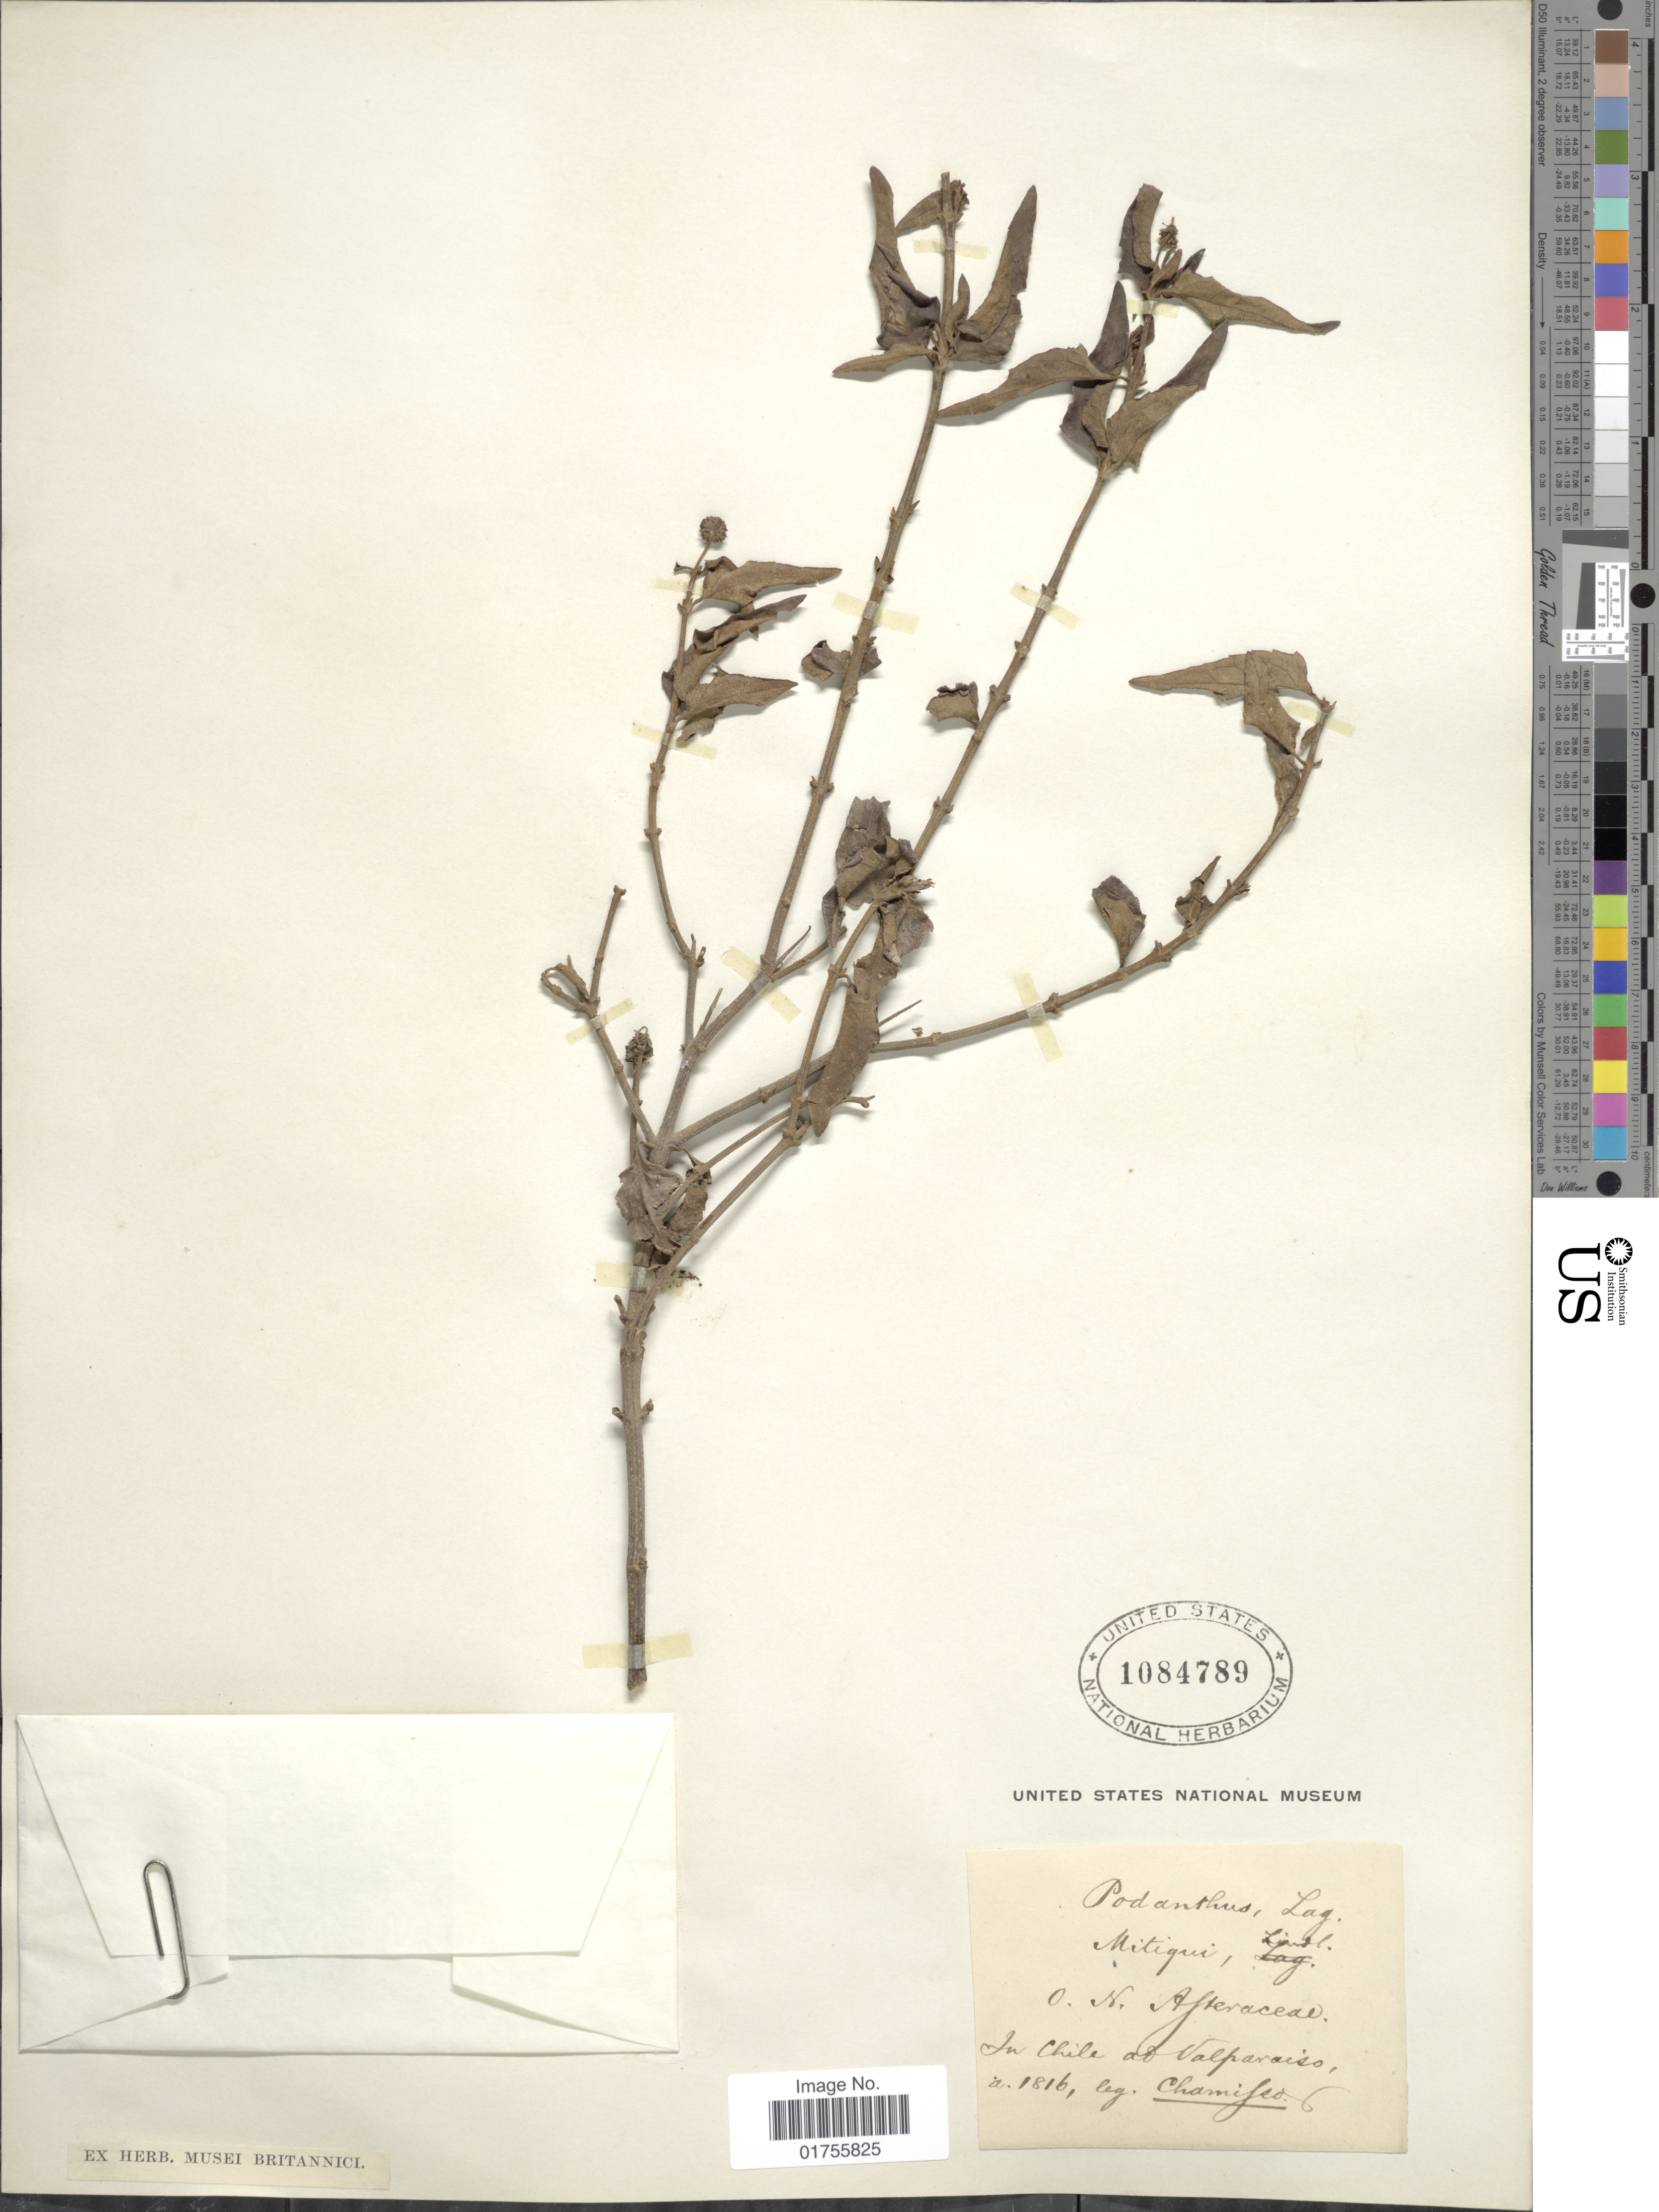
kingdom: Plantae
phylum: Tracheophyta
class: Magnoliopsida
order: Asterales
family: Asteraceae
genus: Podanthus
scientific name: Podanthus mitiqui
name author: Lindl.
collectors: L. K. A. von Chamisso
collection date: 1816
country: Chile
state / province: Valparaíso (V)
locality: I Chile ad Valparaiso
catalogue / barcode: US 1084789